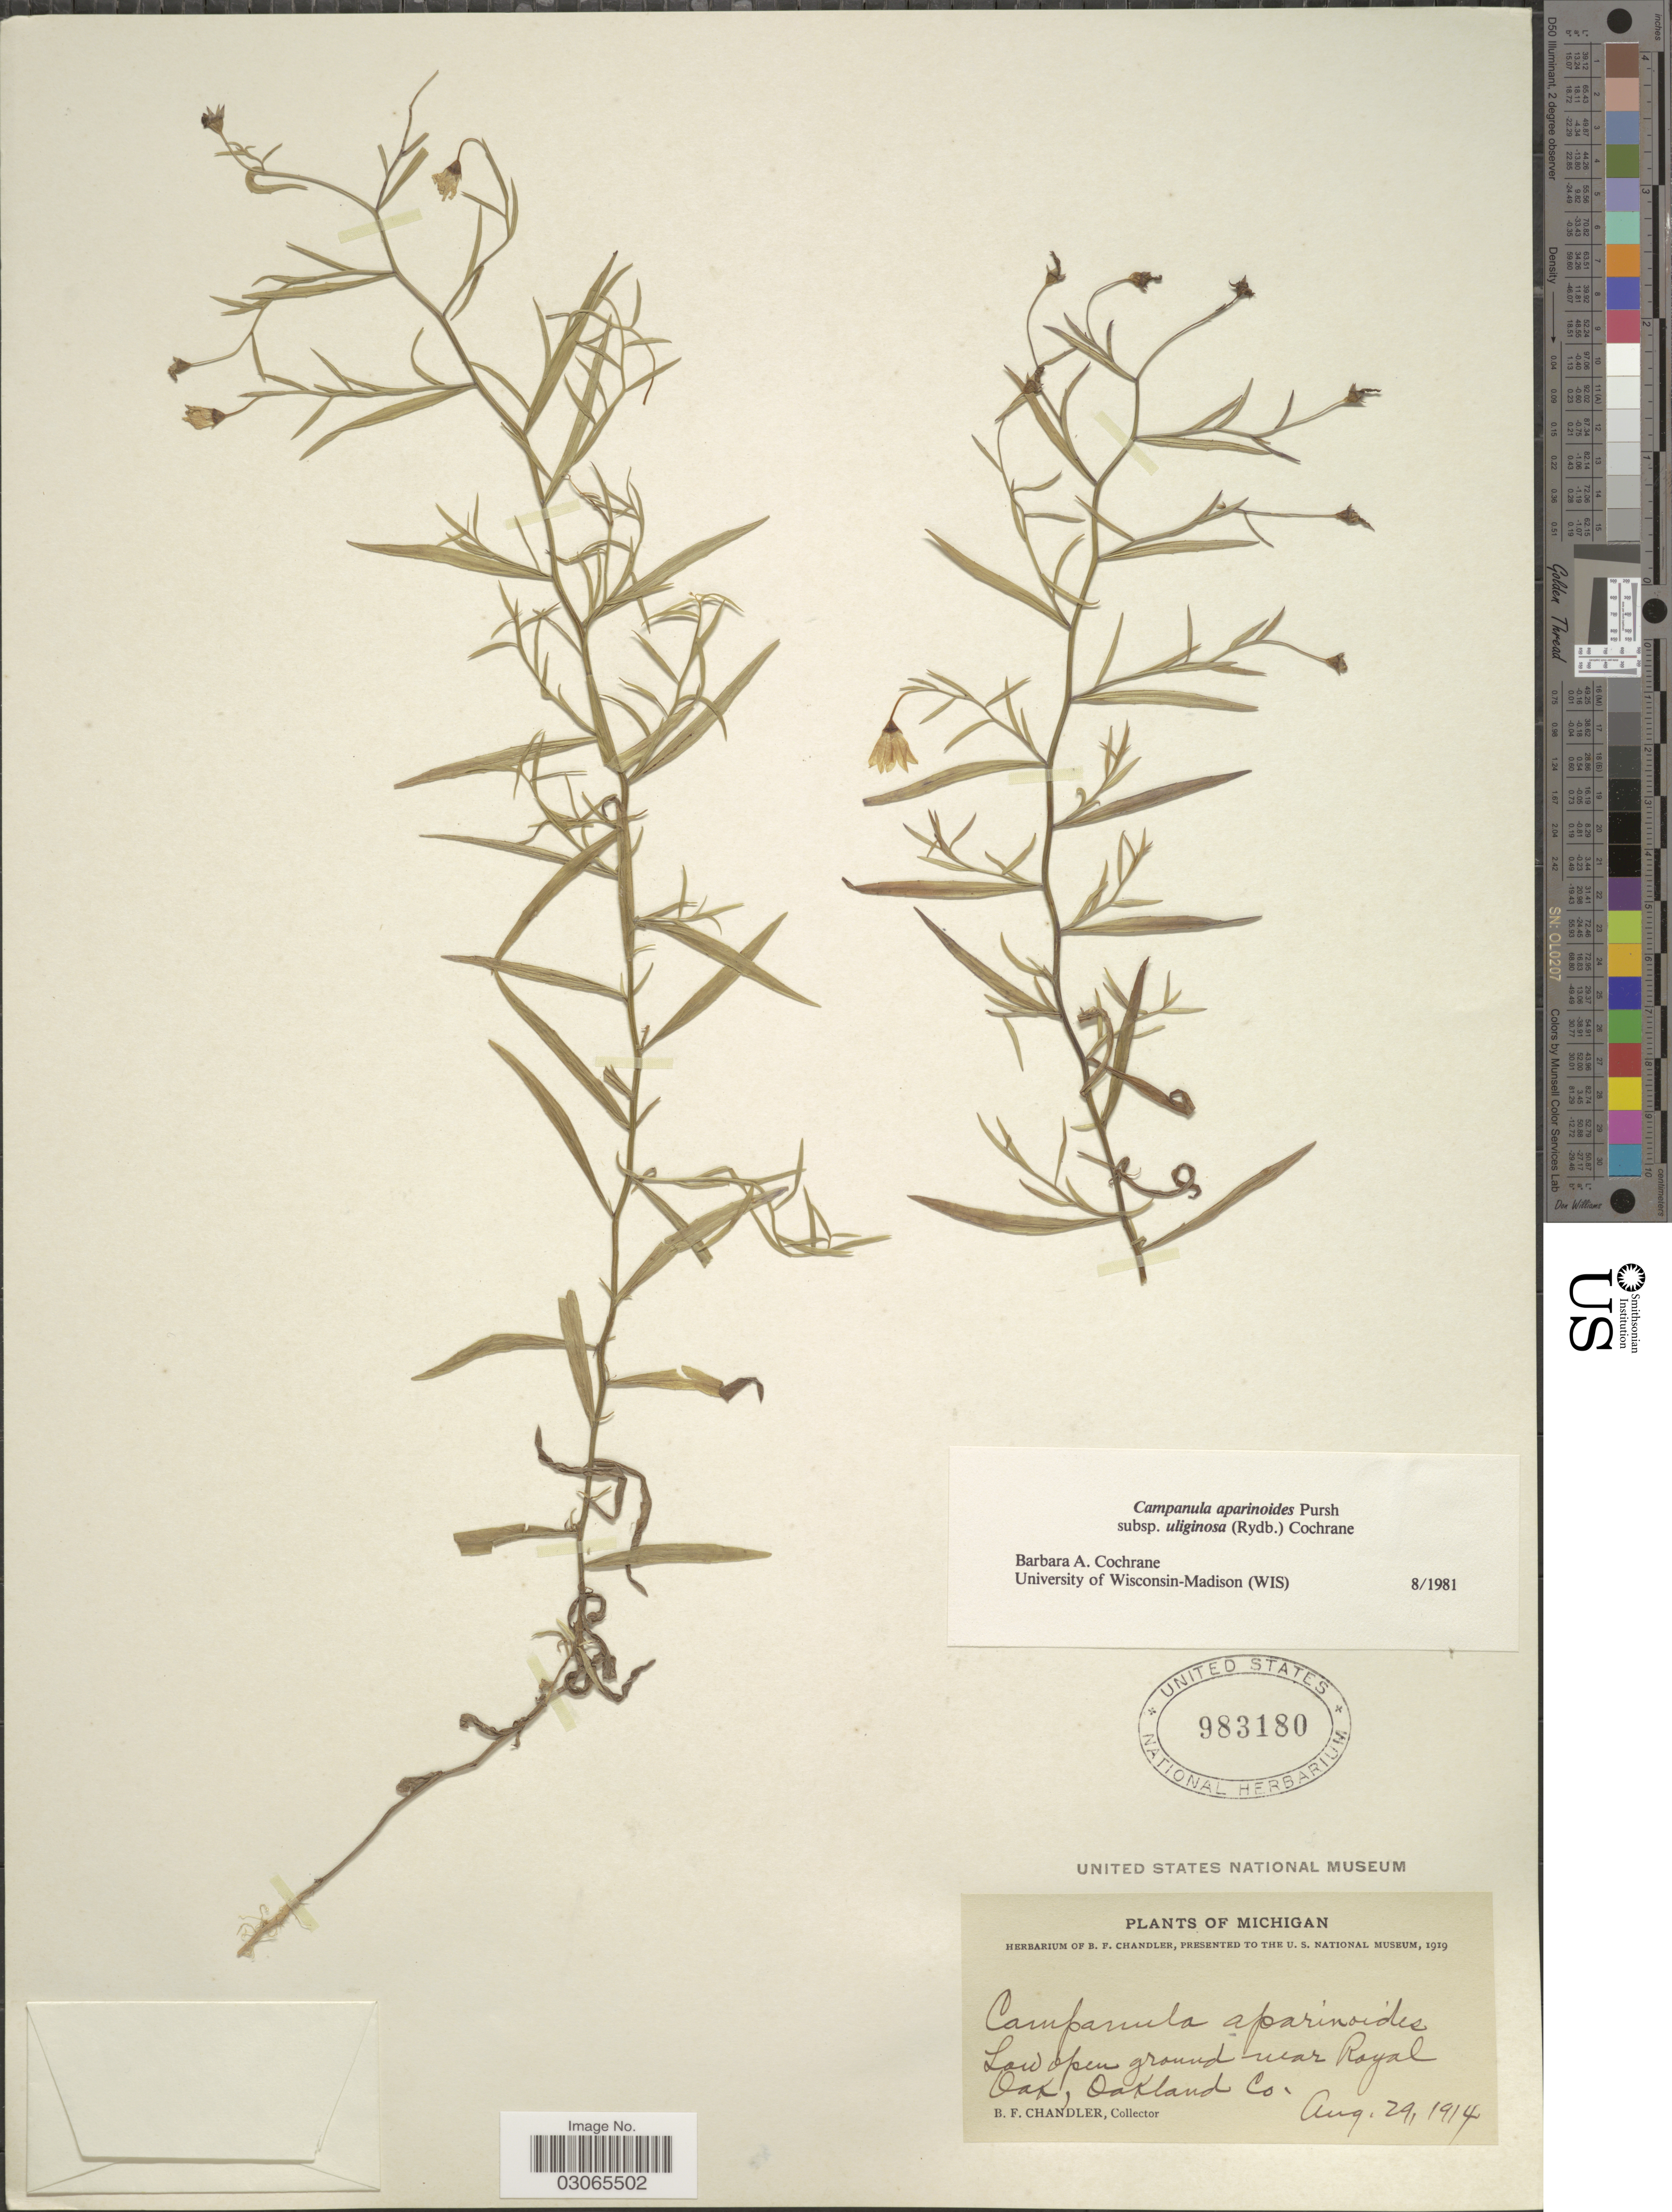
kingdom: Plantae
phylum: Tracheophyta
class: Magnoliopsida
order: Asterales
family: Campanulaceae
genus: Campanula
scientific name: Campanula aparinoides var. uliginosa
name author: (Rydb.) Gleason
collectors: B. F. Chandler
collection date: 1914-08-29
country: United States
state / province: Michigan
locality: Low open ground near Royal Oak, Oakland Co.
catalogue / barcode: US 983180